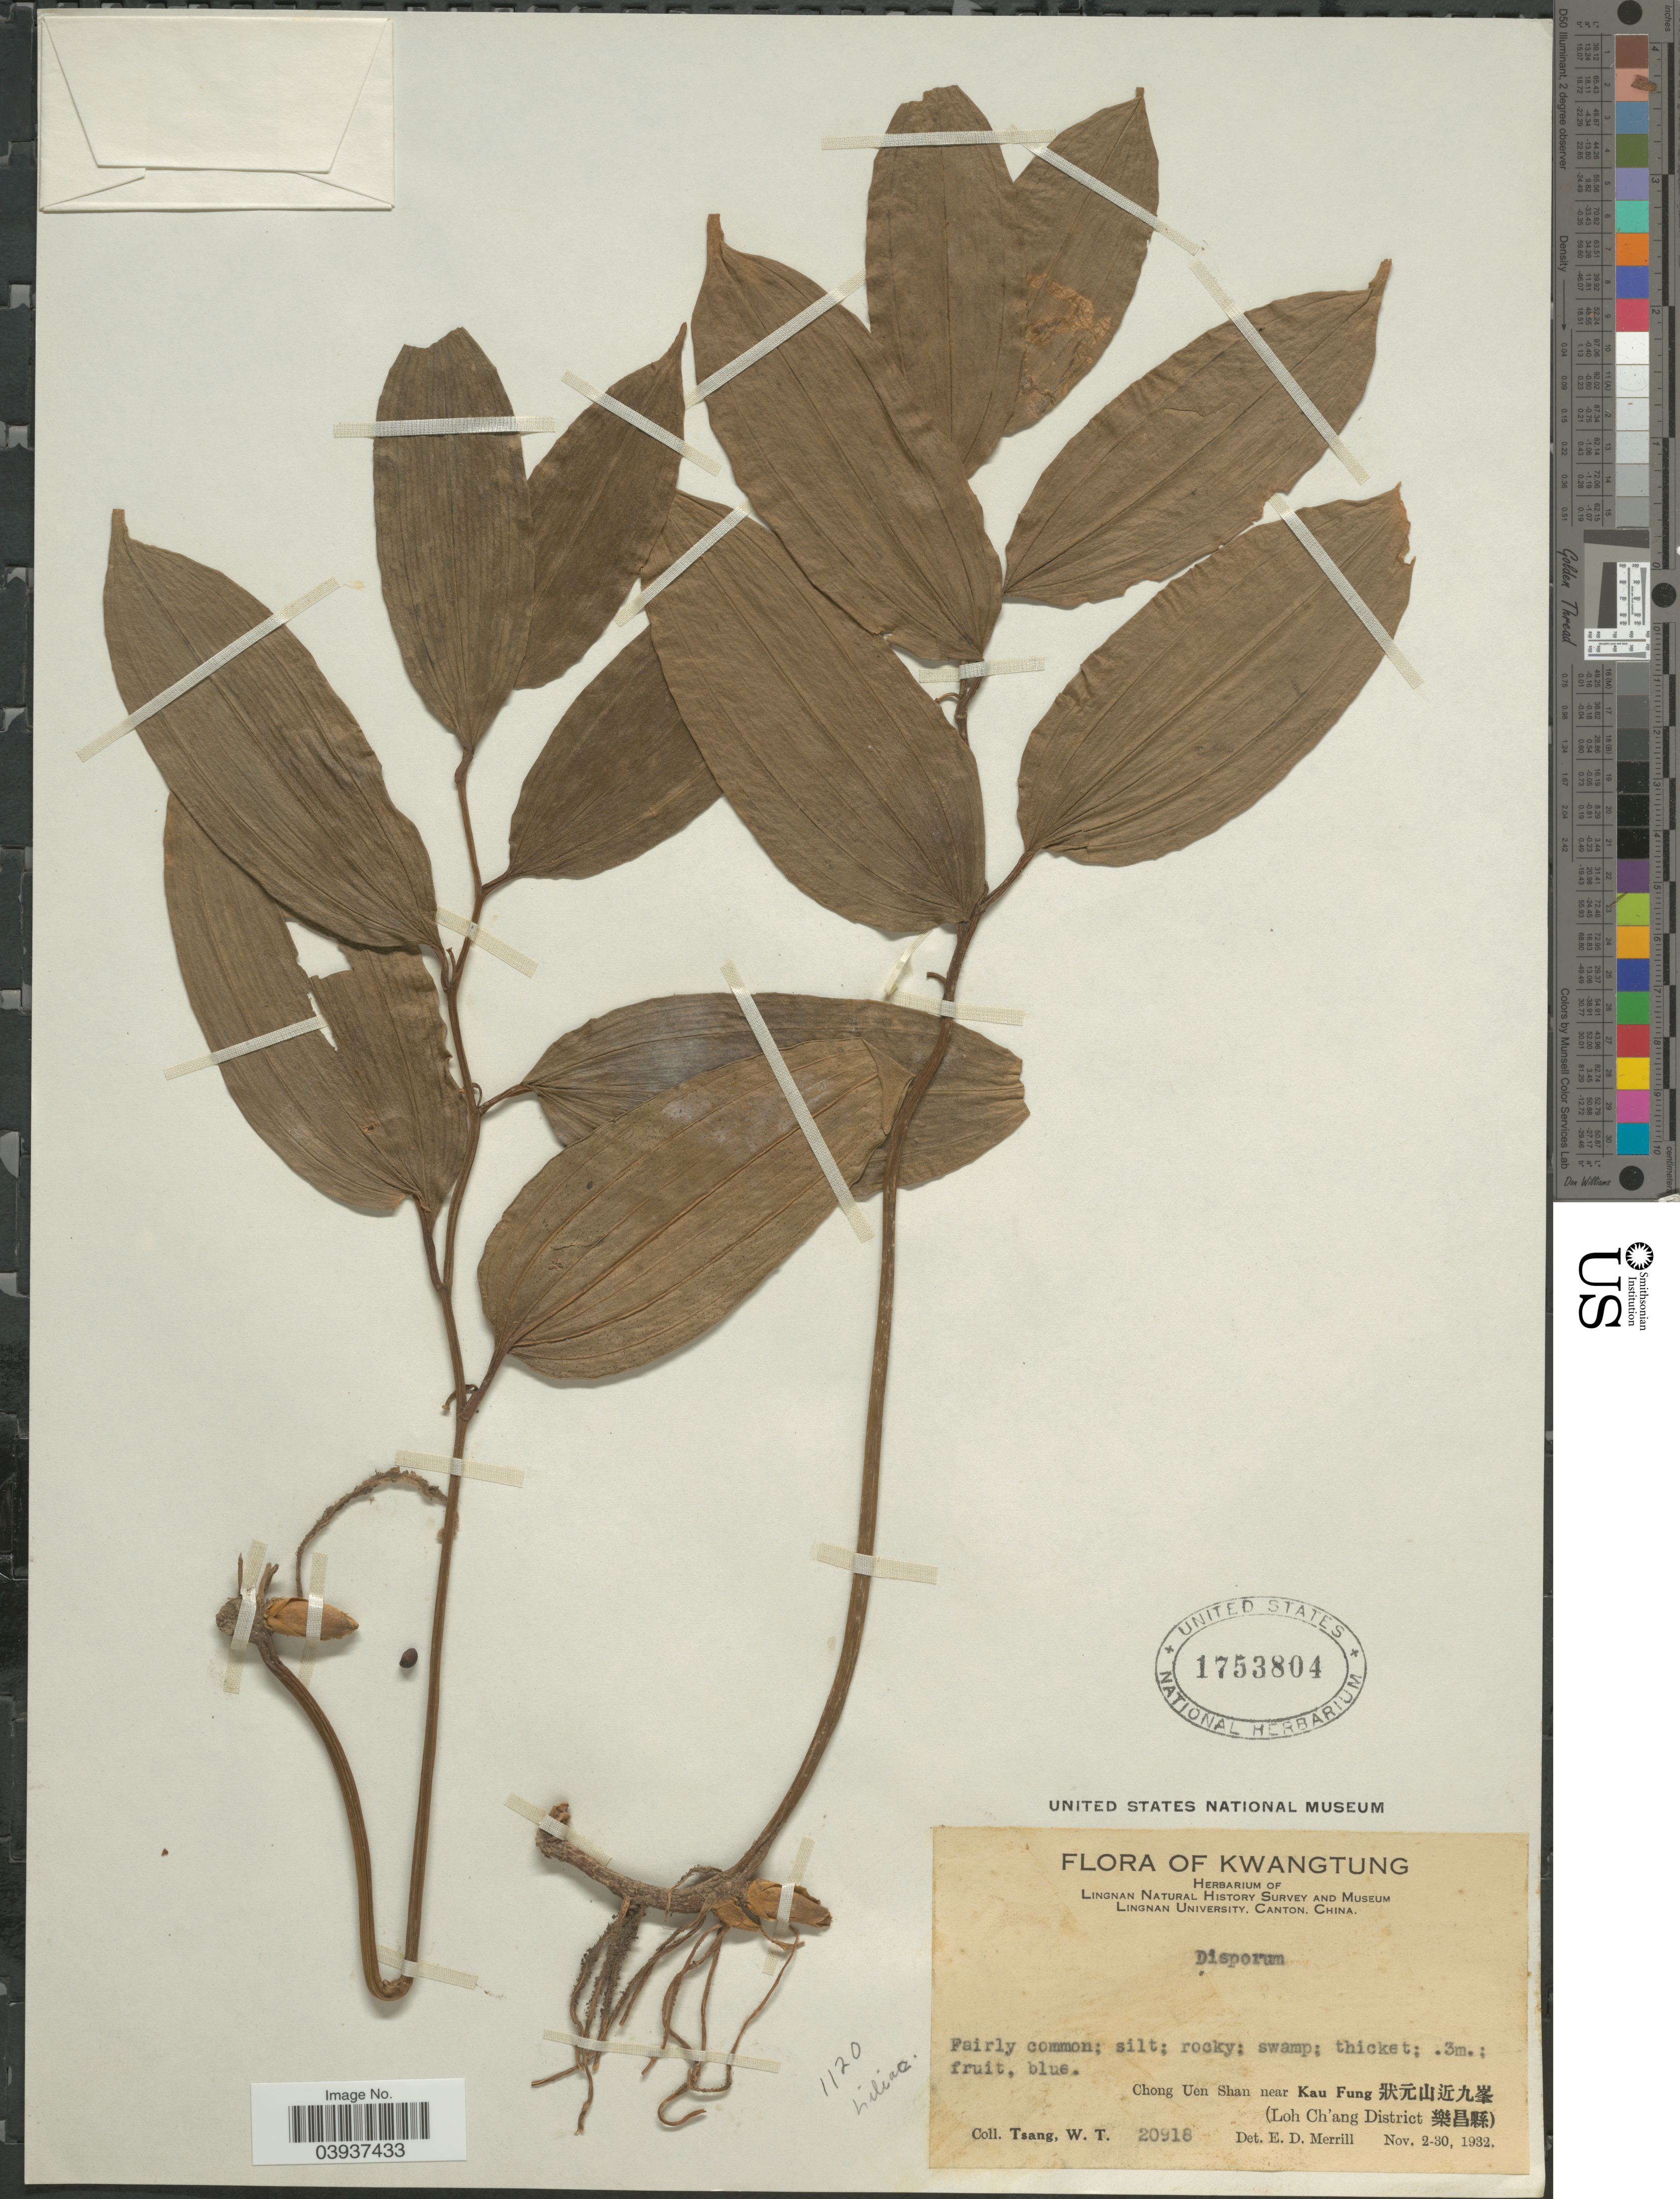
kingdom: Plantae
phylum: Tracheophyta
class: Liliopsida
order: Liliales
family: Colchicaceae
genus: Disporum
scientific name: Disporum sp.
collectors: W. T. Tsang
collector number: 20918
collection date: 1932-11-02/1932-11-30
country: China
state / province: Guangdong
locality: Kwangtung. Chong Uen Shan near Kau Fung X. (Loh Ch'ang District X).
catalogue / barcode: US 1753804